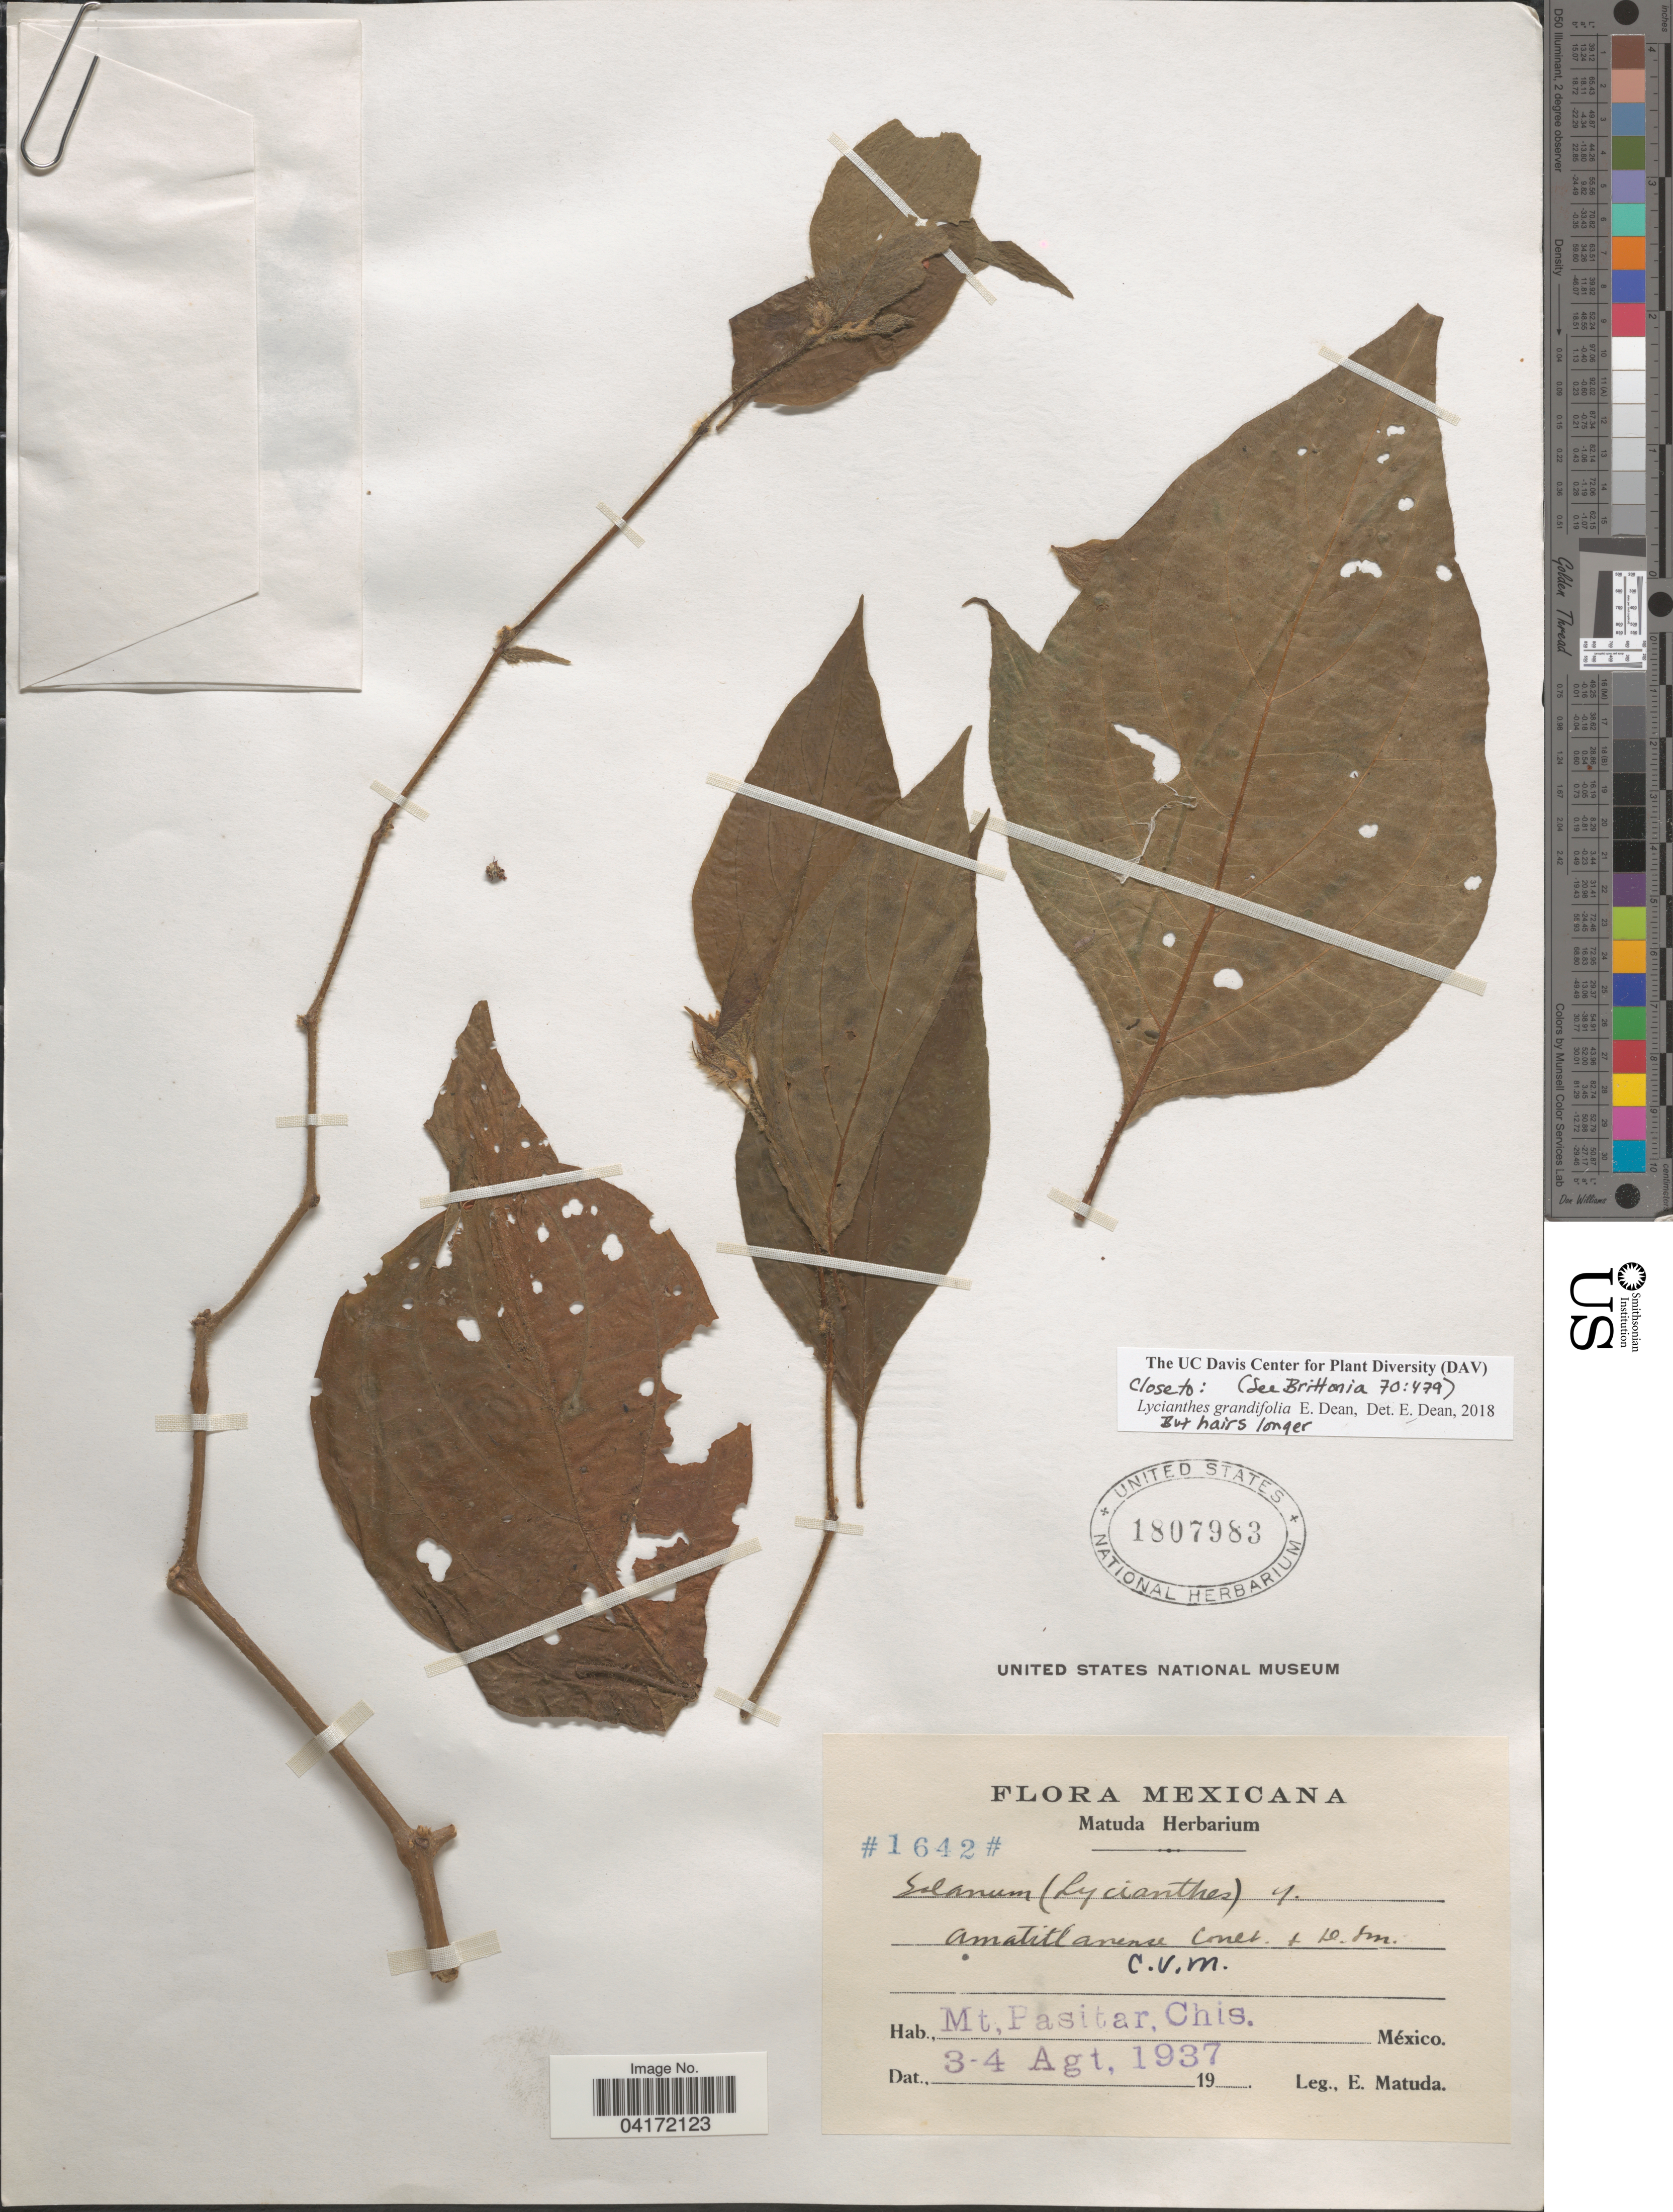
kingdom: Plantae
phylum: Tracheophyta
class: Magnoliopsida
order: Solanales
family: Solanaceae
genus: Lycianthes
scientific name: Lycianthes grandifolia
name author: E. Dean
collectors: E. Matuda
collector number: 1642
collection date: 1937-08-03/1937-08-04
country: Mexico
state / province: Chiapas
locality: Mt. Pasitar.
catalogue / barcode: US 1807983